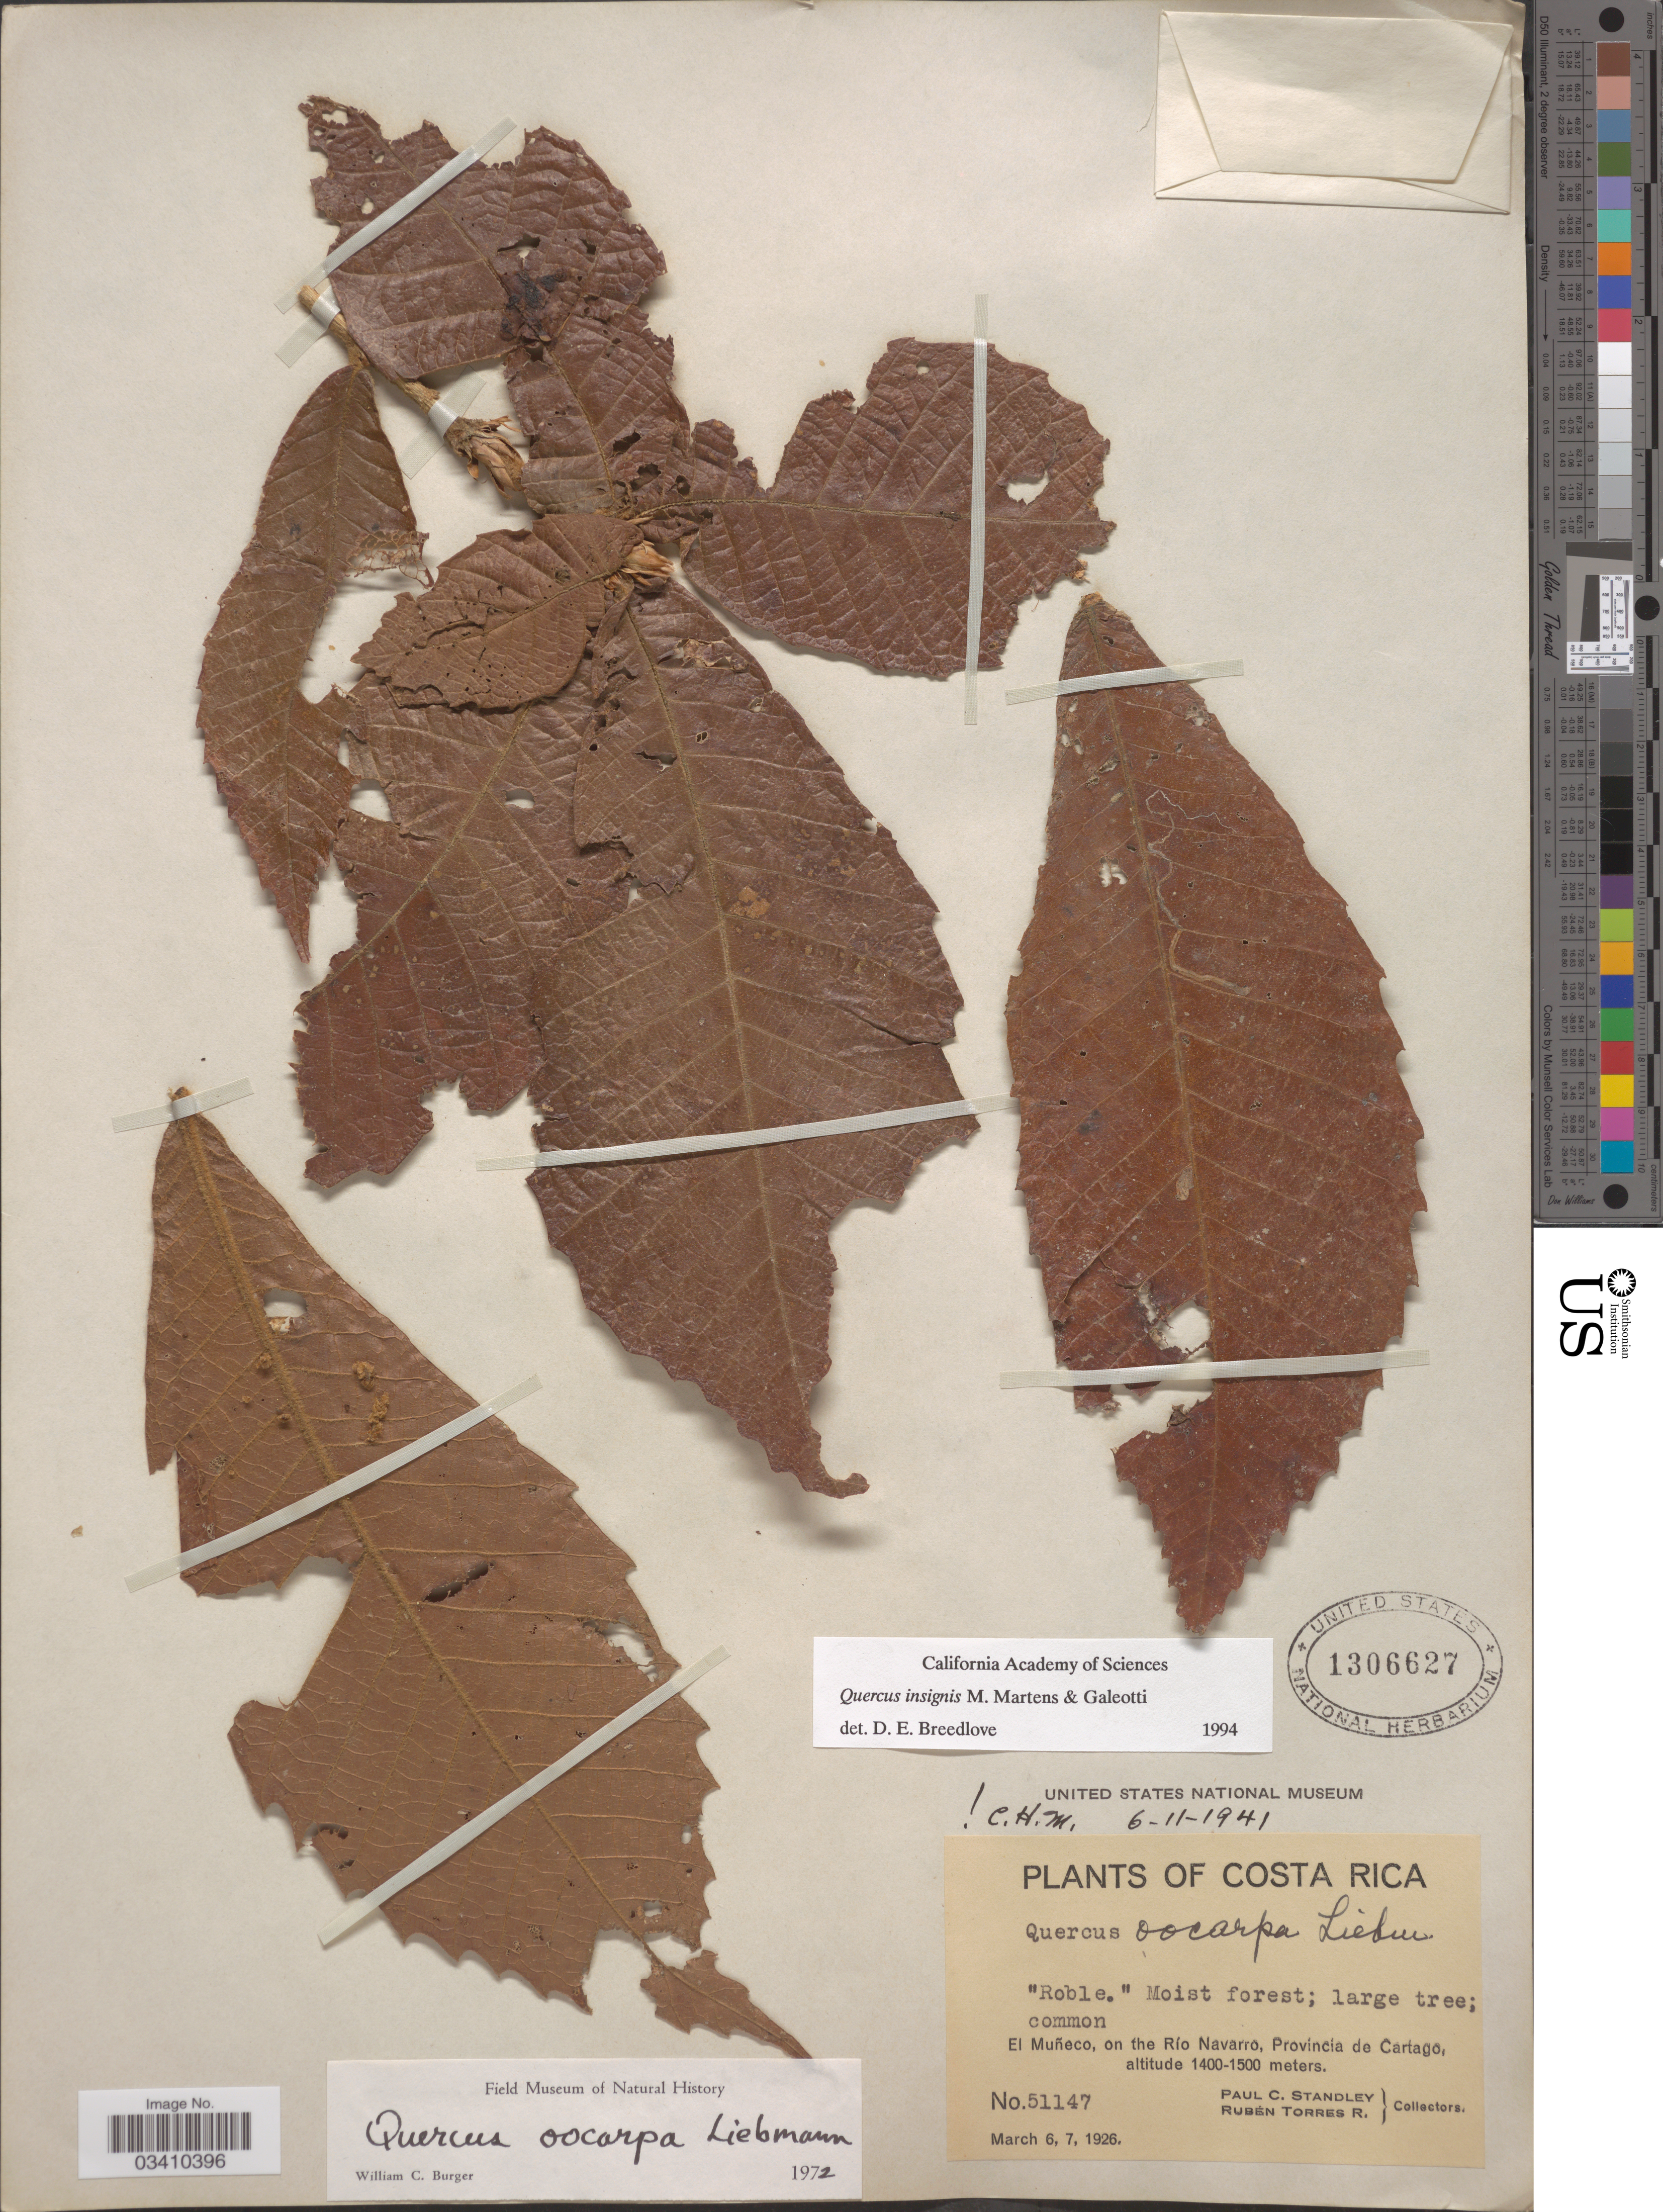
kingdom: Plantae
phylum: Tracheophyta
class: Magnoliopsida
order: Fagales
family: Fagaceae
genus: Quercus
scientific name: Quercus insignis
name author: M. Martens & Galeotti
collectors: P. C. Standley & R. Torres Rojas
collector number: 51147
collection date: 1926-03-06/1926-03-07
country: Costa Rica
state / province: Cartago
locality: El Muñeco, on the Río Navarro.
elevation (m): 1400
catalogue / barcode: US 1306627